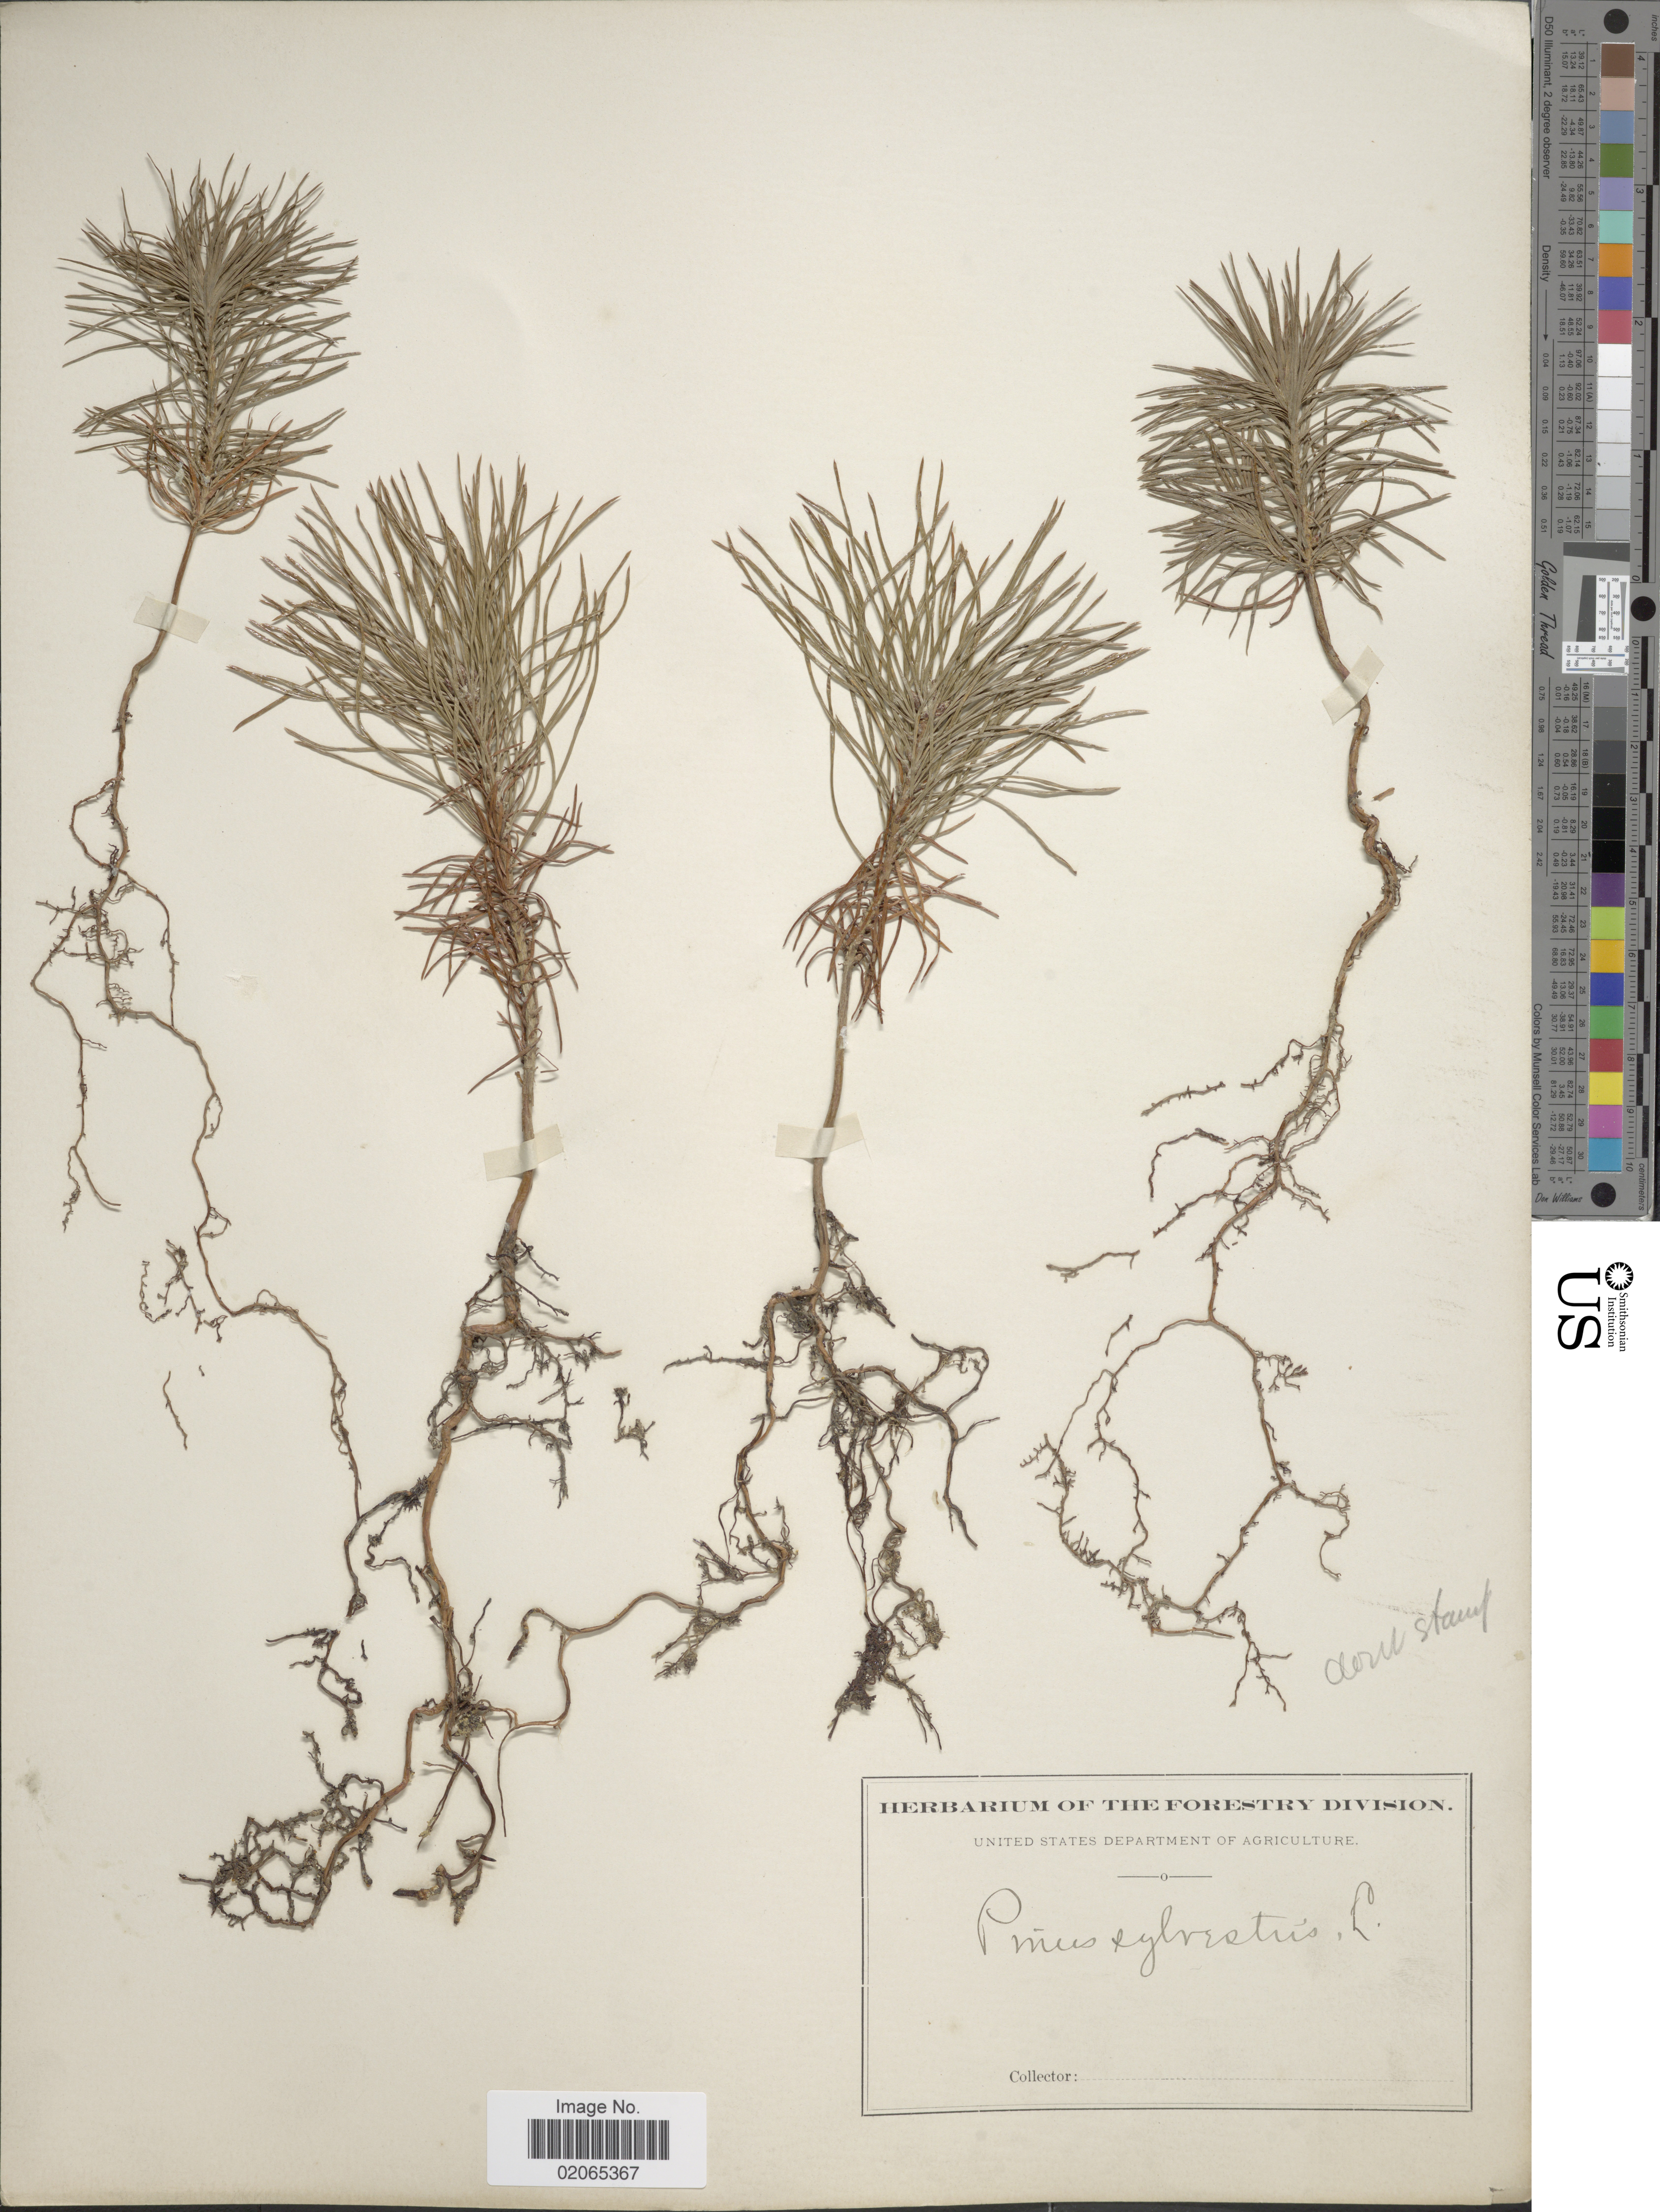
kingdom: Plantae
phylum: Tracheophyta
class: Pinopsida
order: Pinales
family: Pinaceae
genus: Pinus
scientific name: Pinus sylvestris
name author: L.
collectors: U.S. Department of Agriculture